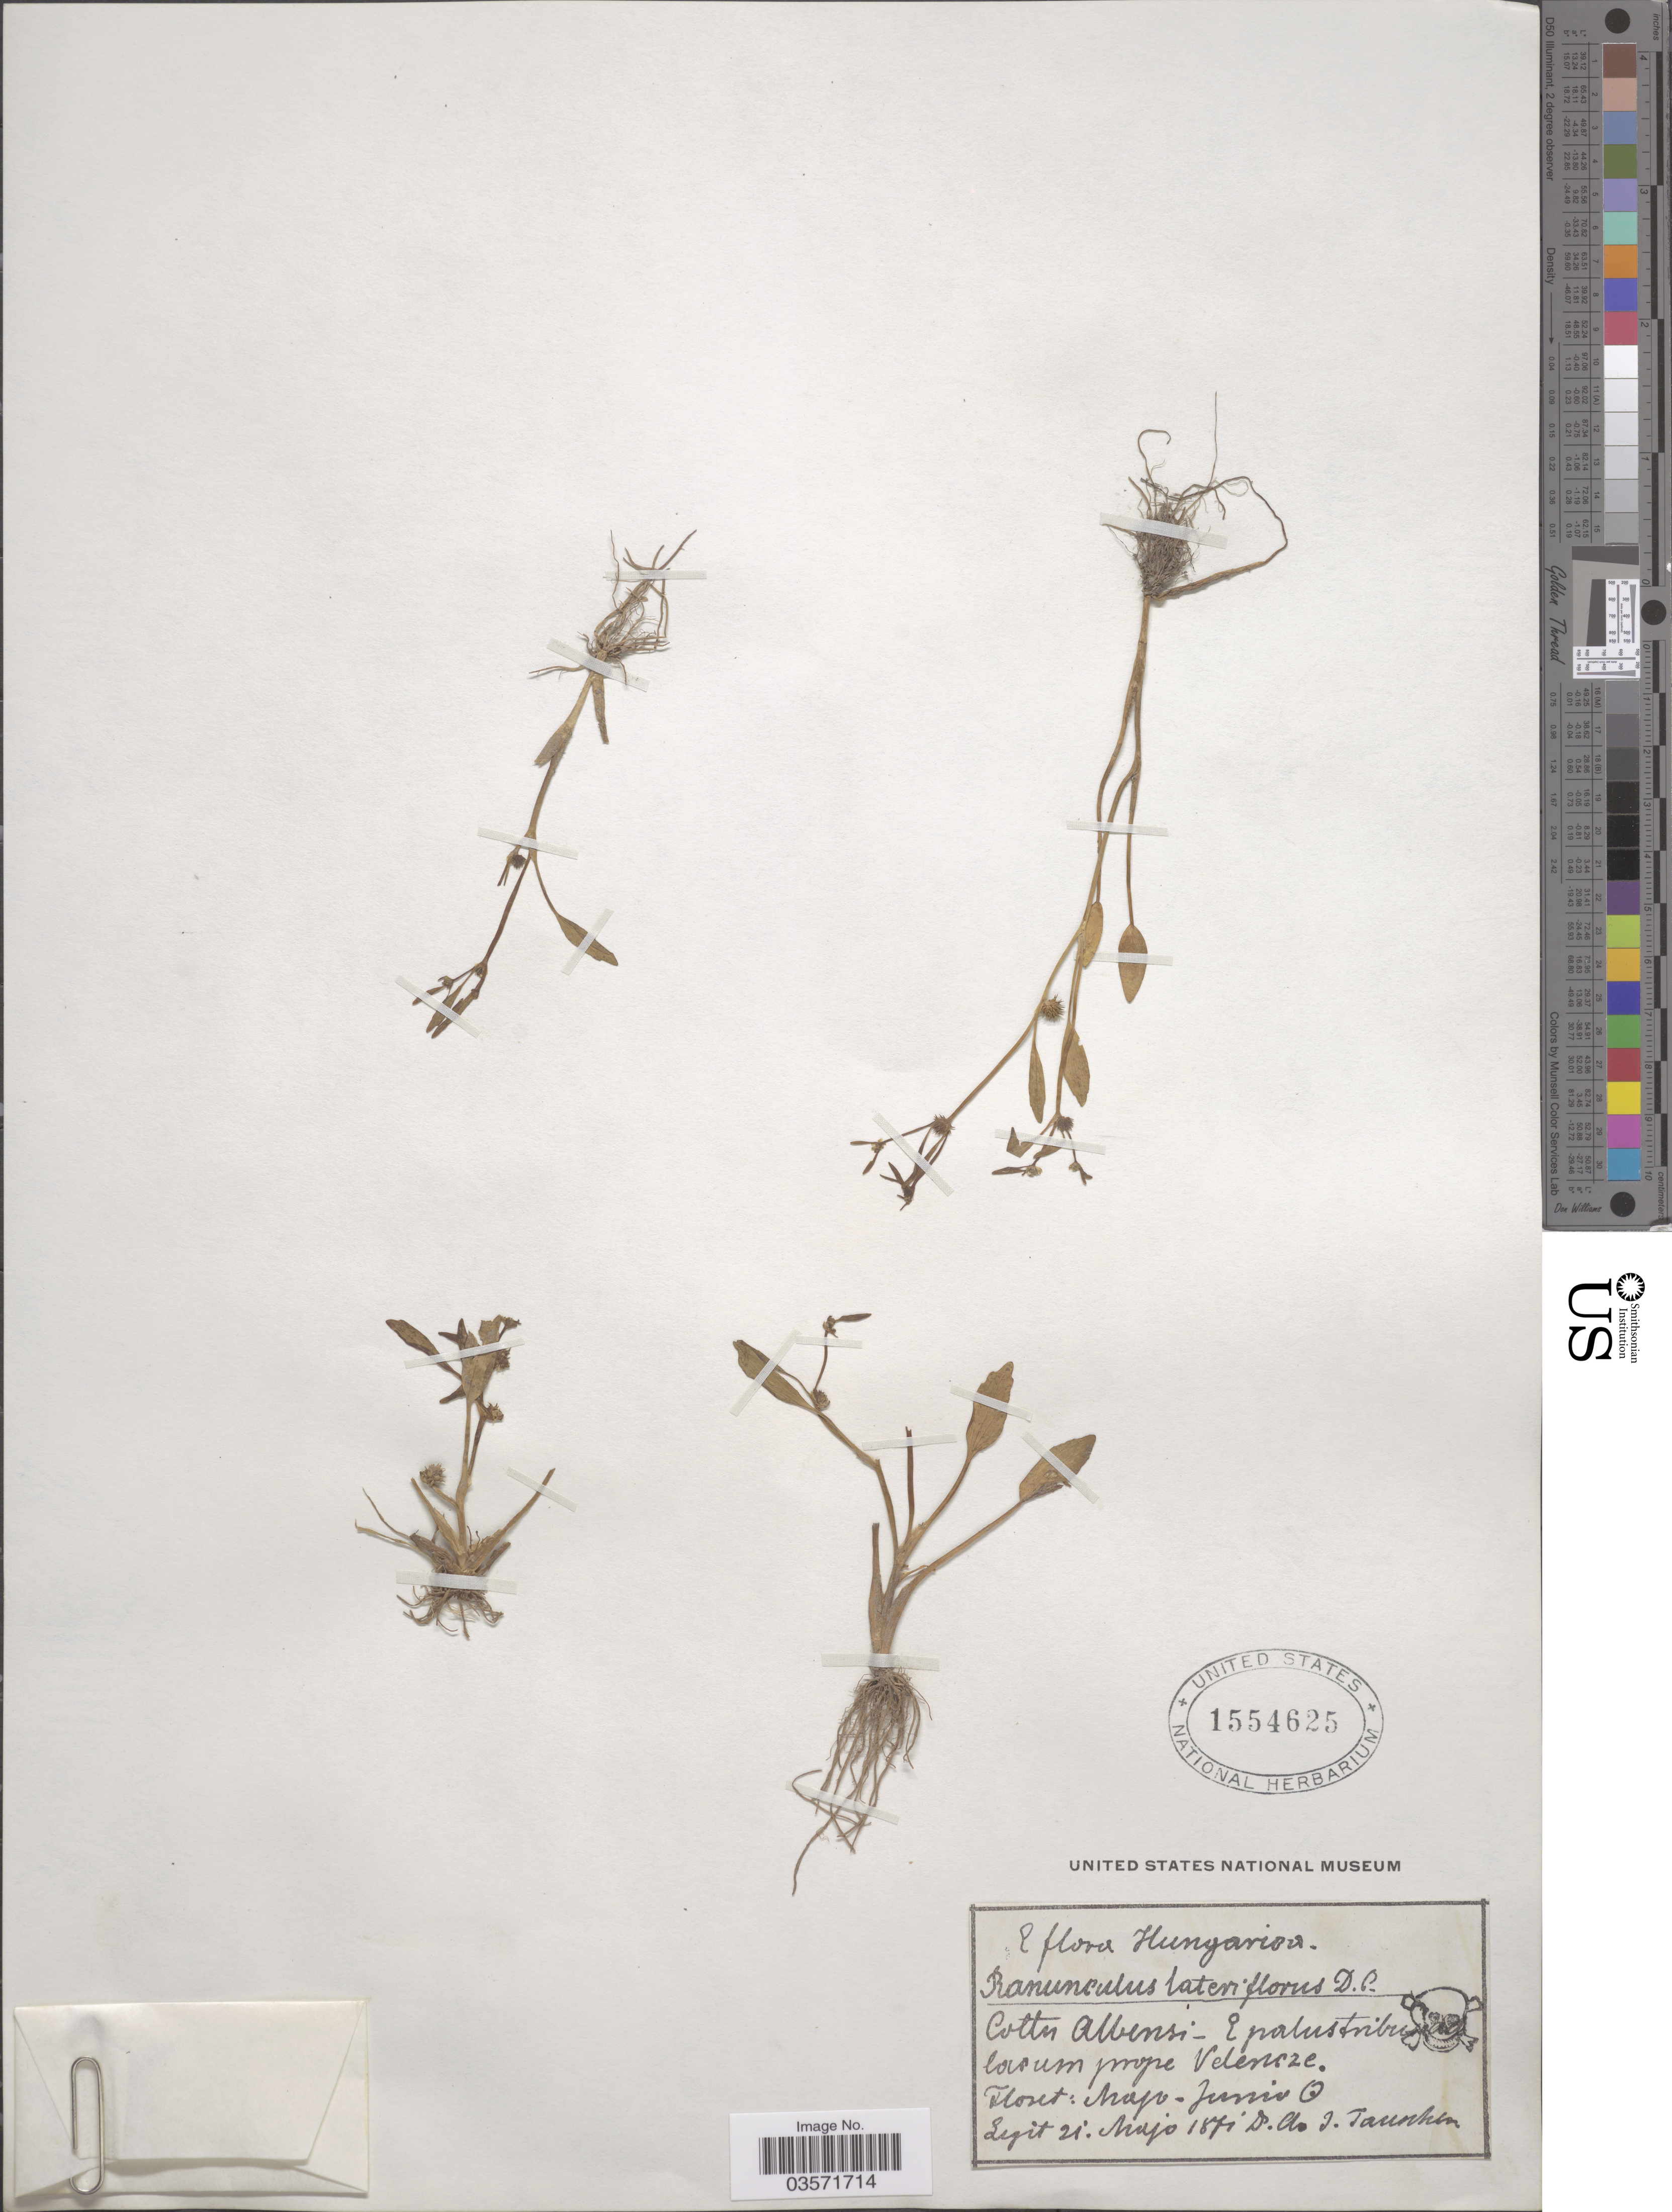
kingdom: Plantae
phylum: Tracheophyta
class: Magnoliopsida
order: Ranunculales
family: Ranunculaceae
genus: Ranunculus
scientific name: Ranunculus lateriflorus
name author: DC.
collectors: A. Tauscher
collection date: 1871-05-21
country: Hungary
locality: Lacum prope Velencze.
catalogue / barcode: US 1554625